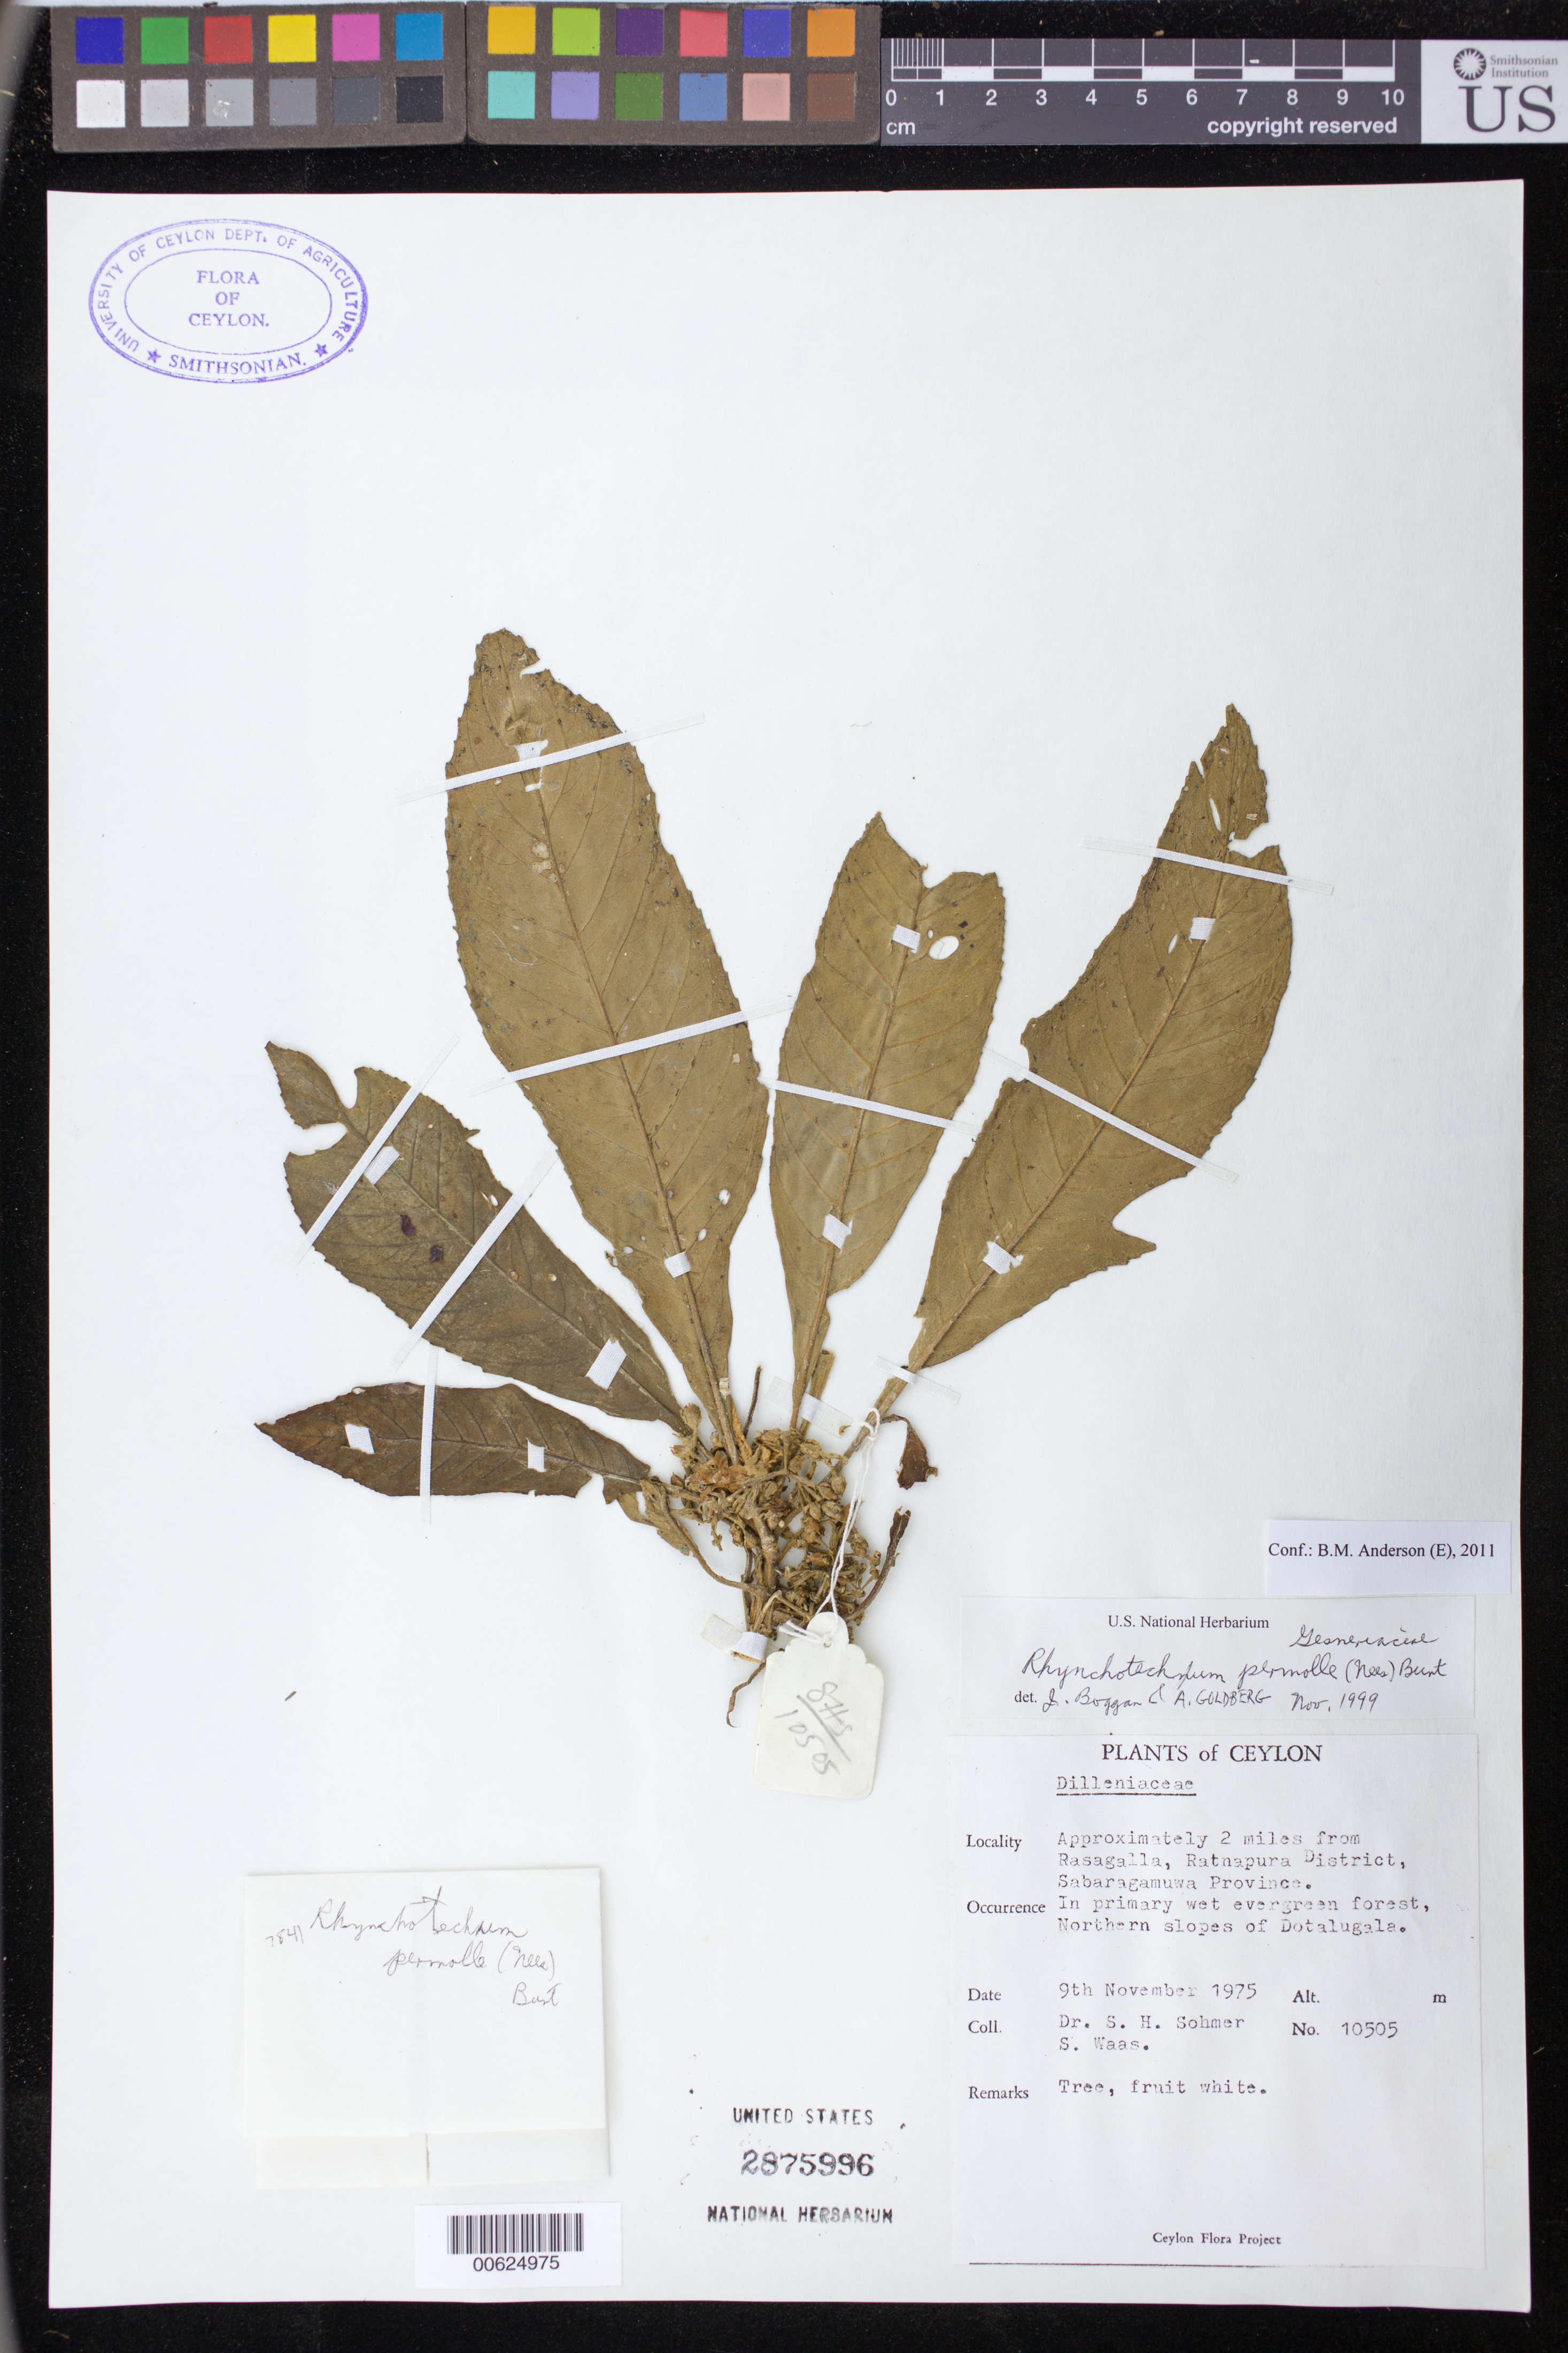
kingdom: Plantae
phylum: Tracheophyta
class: Magnoliopsida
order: Lamiales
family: Gesneriaceae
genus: Rhynchotechum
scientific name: Rhynchotechum permolle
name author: (Nees) B.L. Burtt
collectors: S. H. Sohmer & S. Waas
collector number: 10505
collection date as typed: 09 Nov 1975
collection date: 1975-11-09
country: Sri Lanka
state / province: Sabaragamuwa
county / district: Ratnapura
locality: Sabaragamuwa, Rasagalla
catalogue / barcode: US 2875996